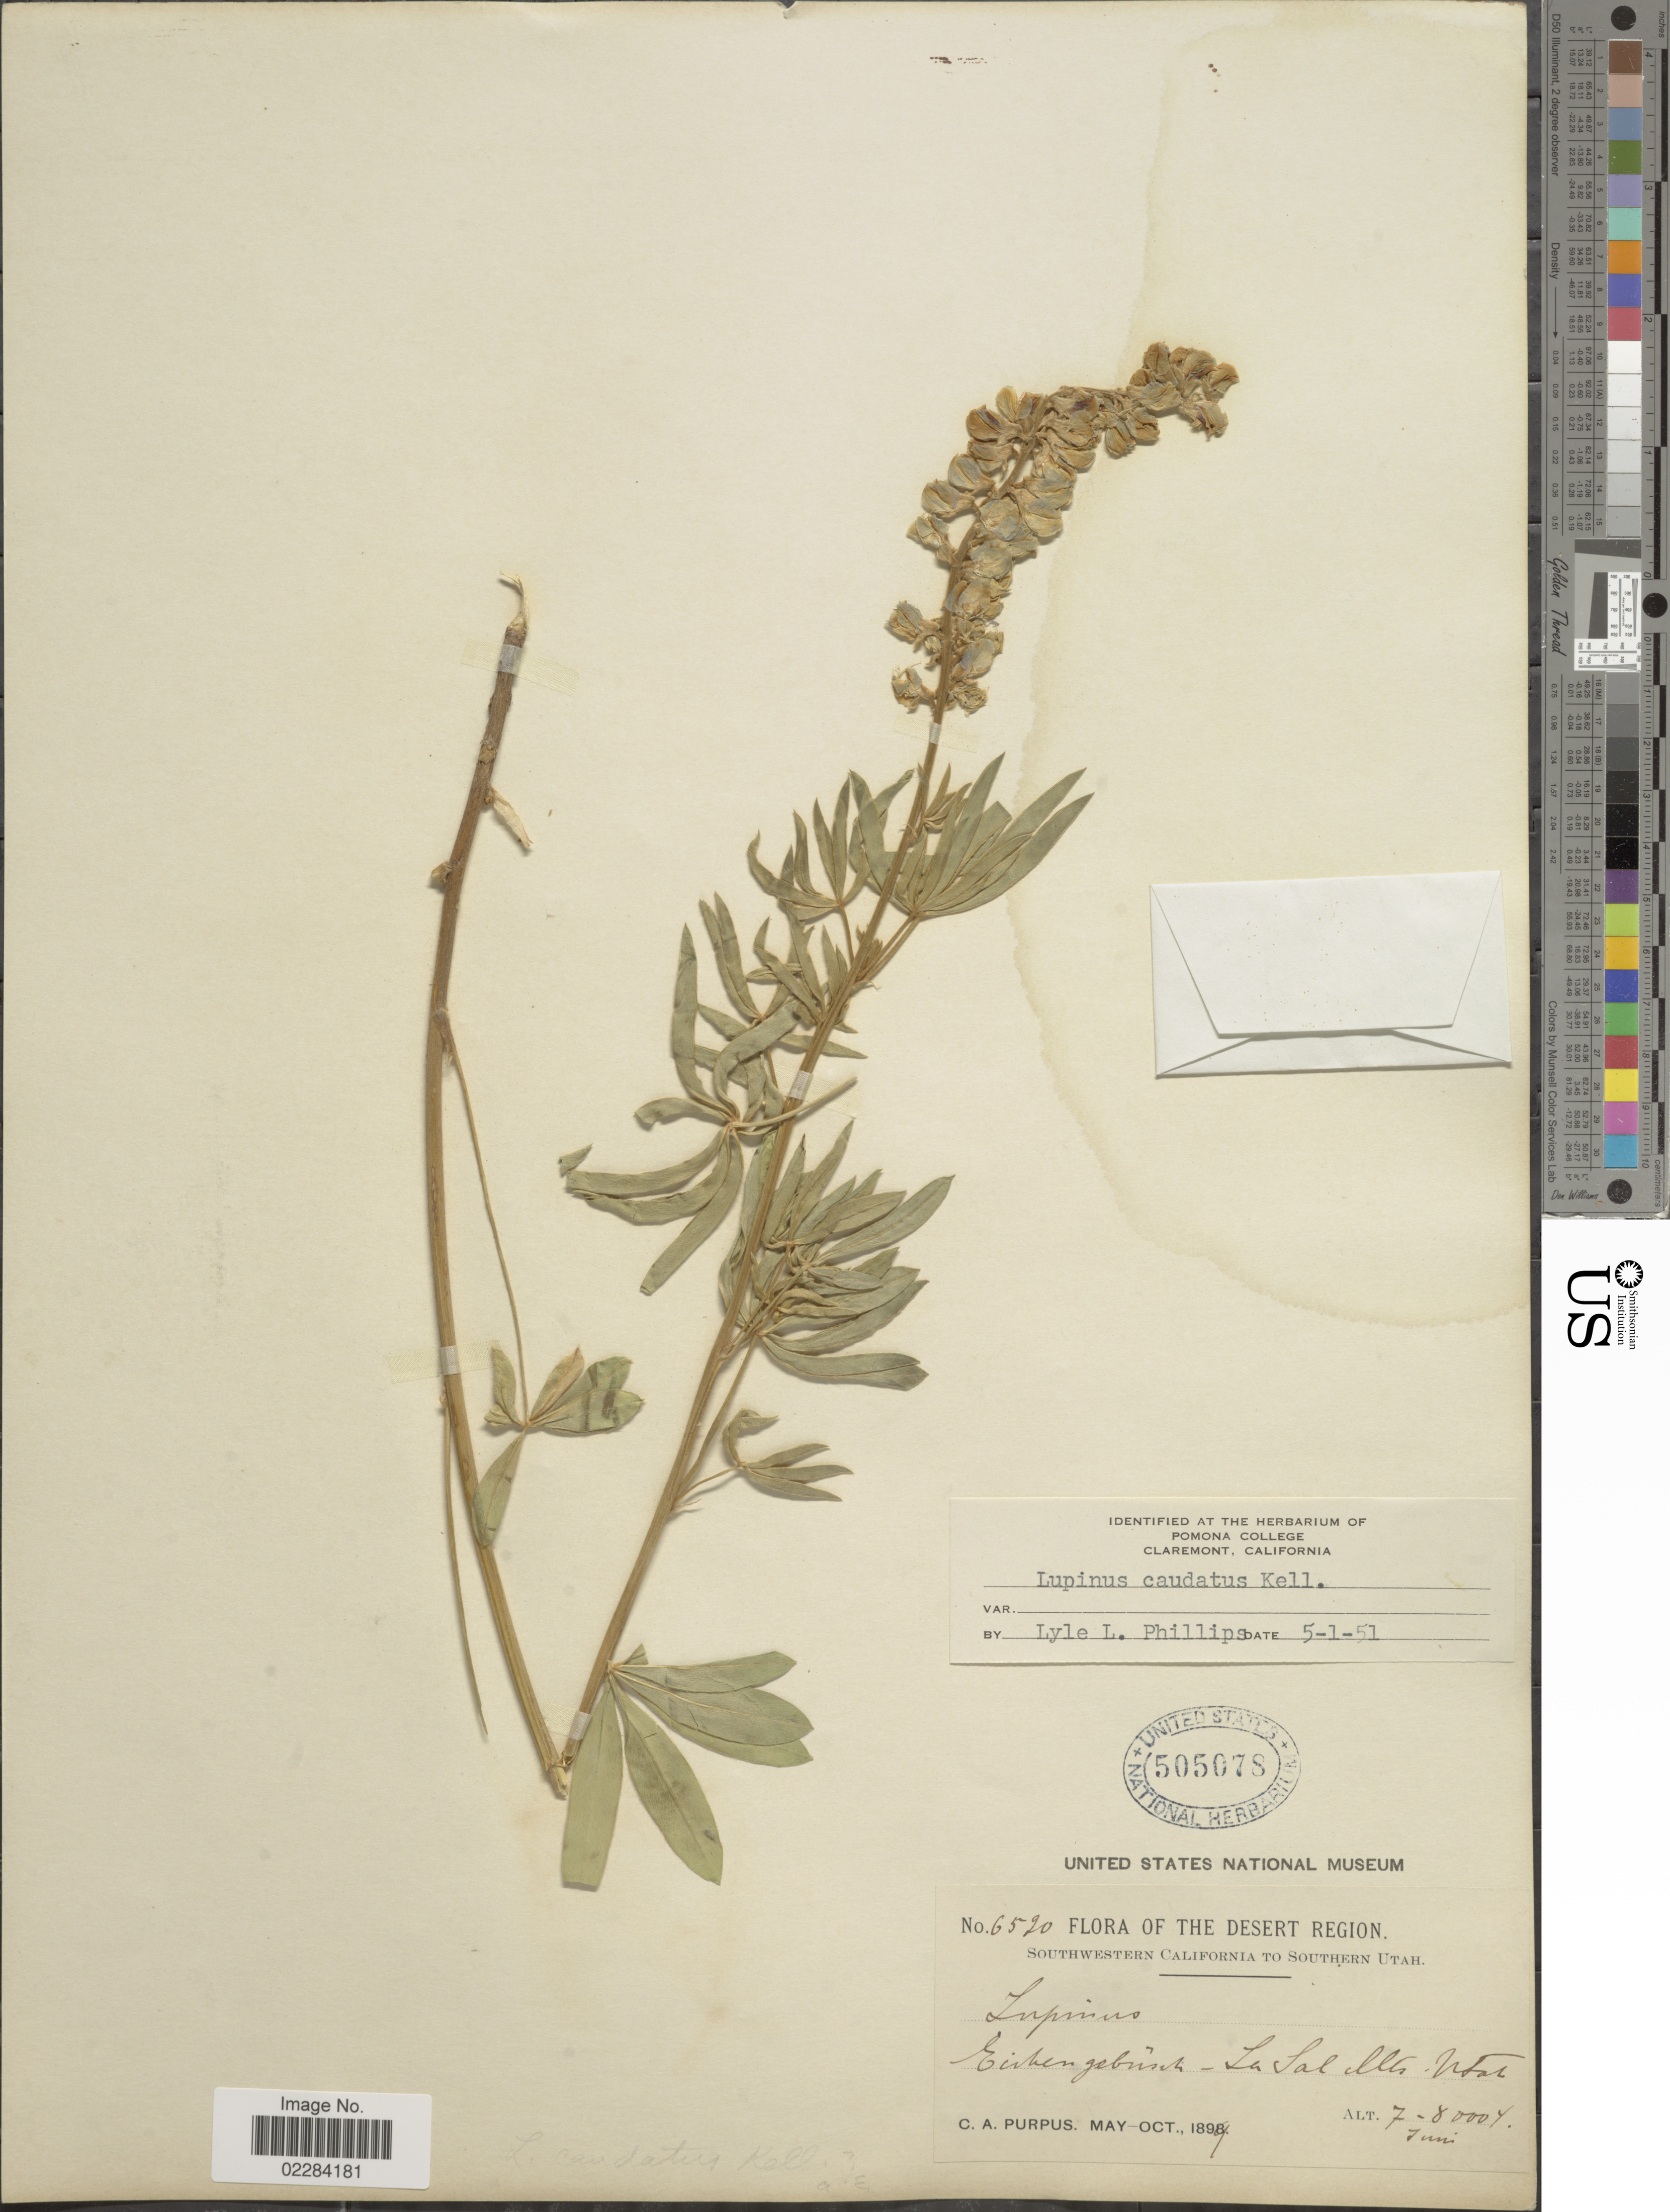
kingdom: Plantae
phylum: Tracheophyta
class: Magnoliopsida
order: Fabales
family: Fabaceae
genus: Lupinus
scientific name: Lupinus caudatus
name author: Kellogg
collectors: C. A. Purpus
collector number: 6520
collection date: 1889-05/1899-10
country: United States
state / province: Utah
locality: The desert region. Eirhen gebush. La Sal Mts.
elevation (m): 2134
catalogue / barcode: US 505078